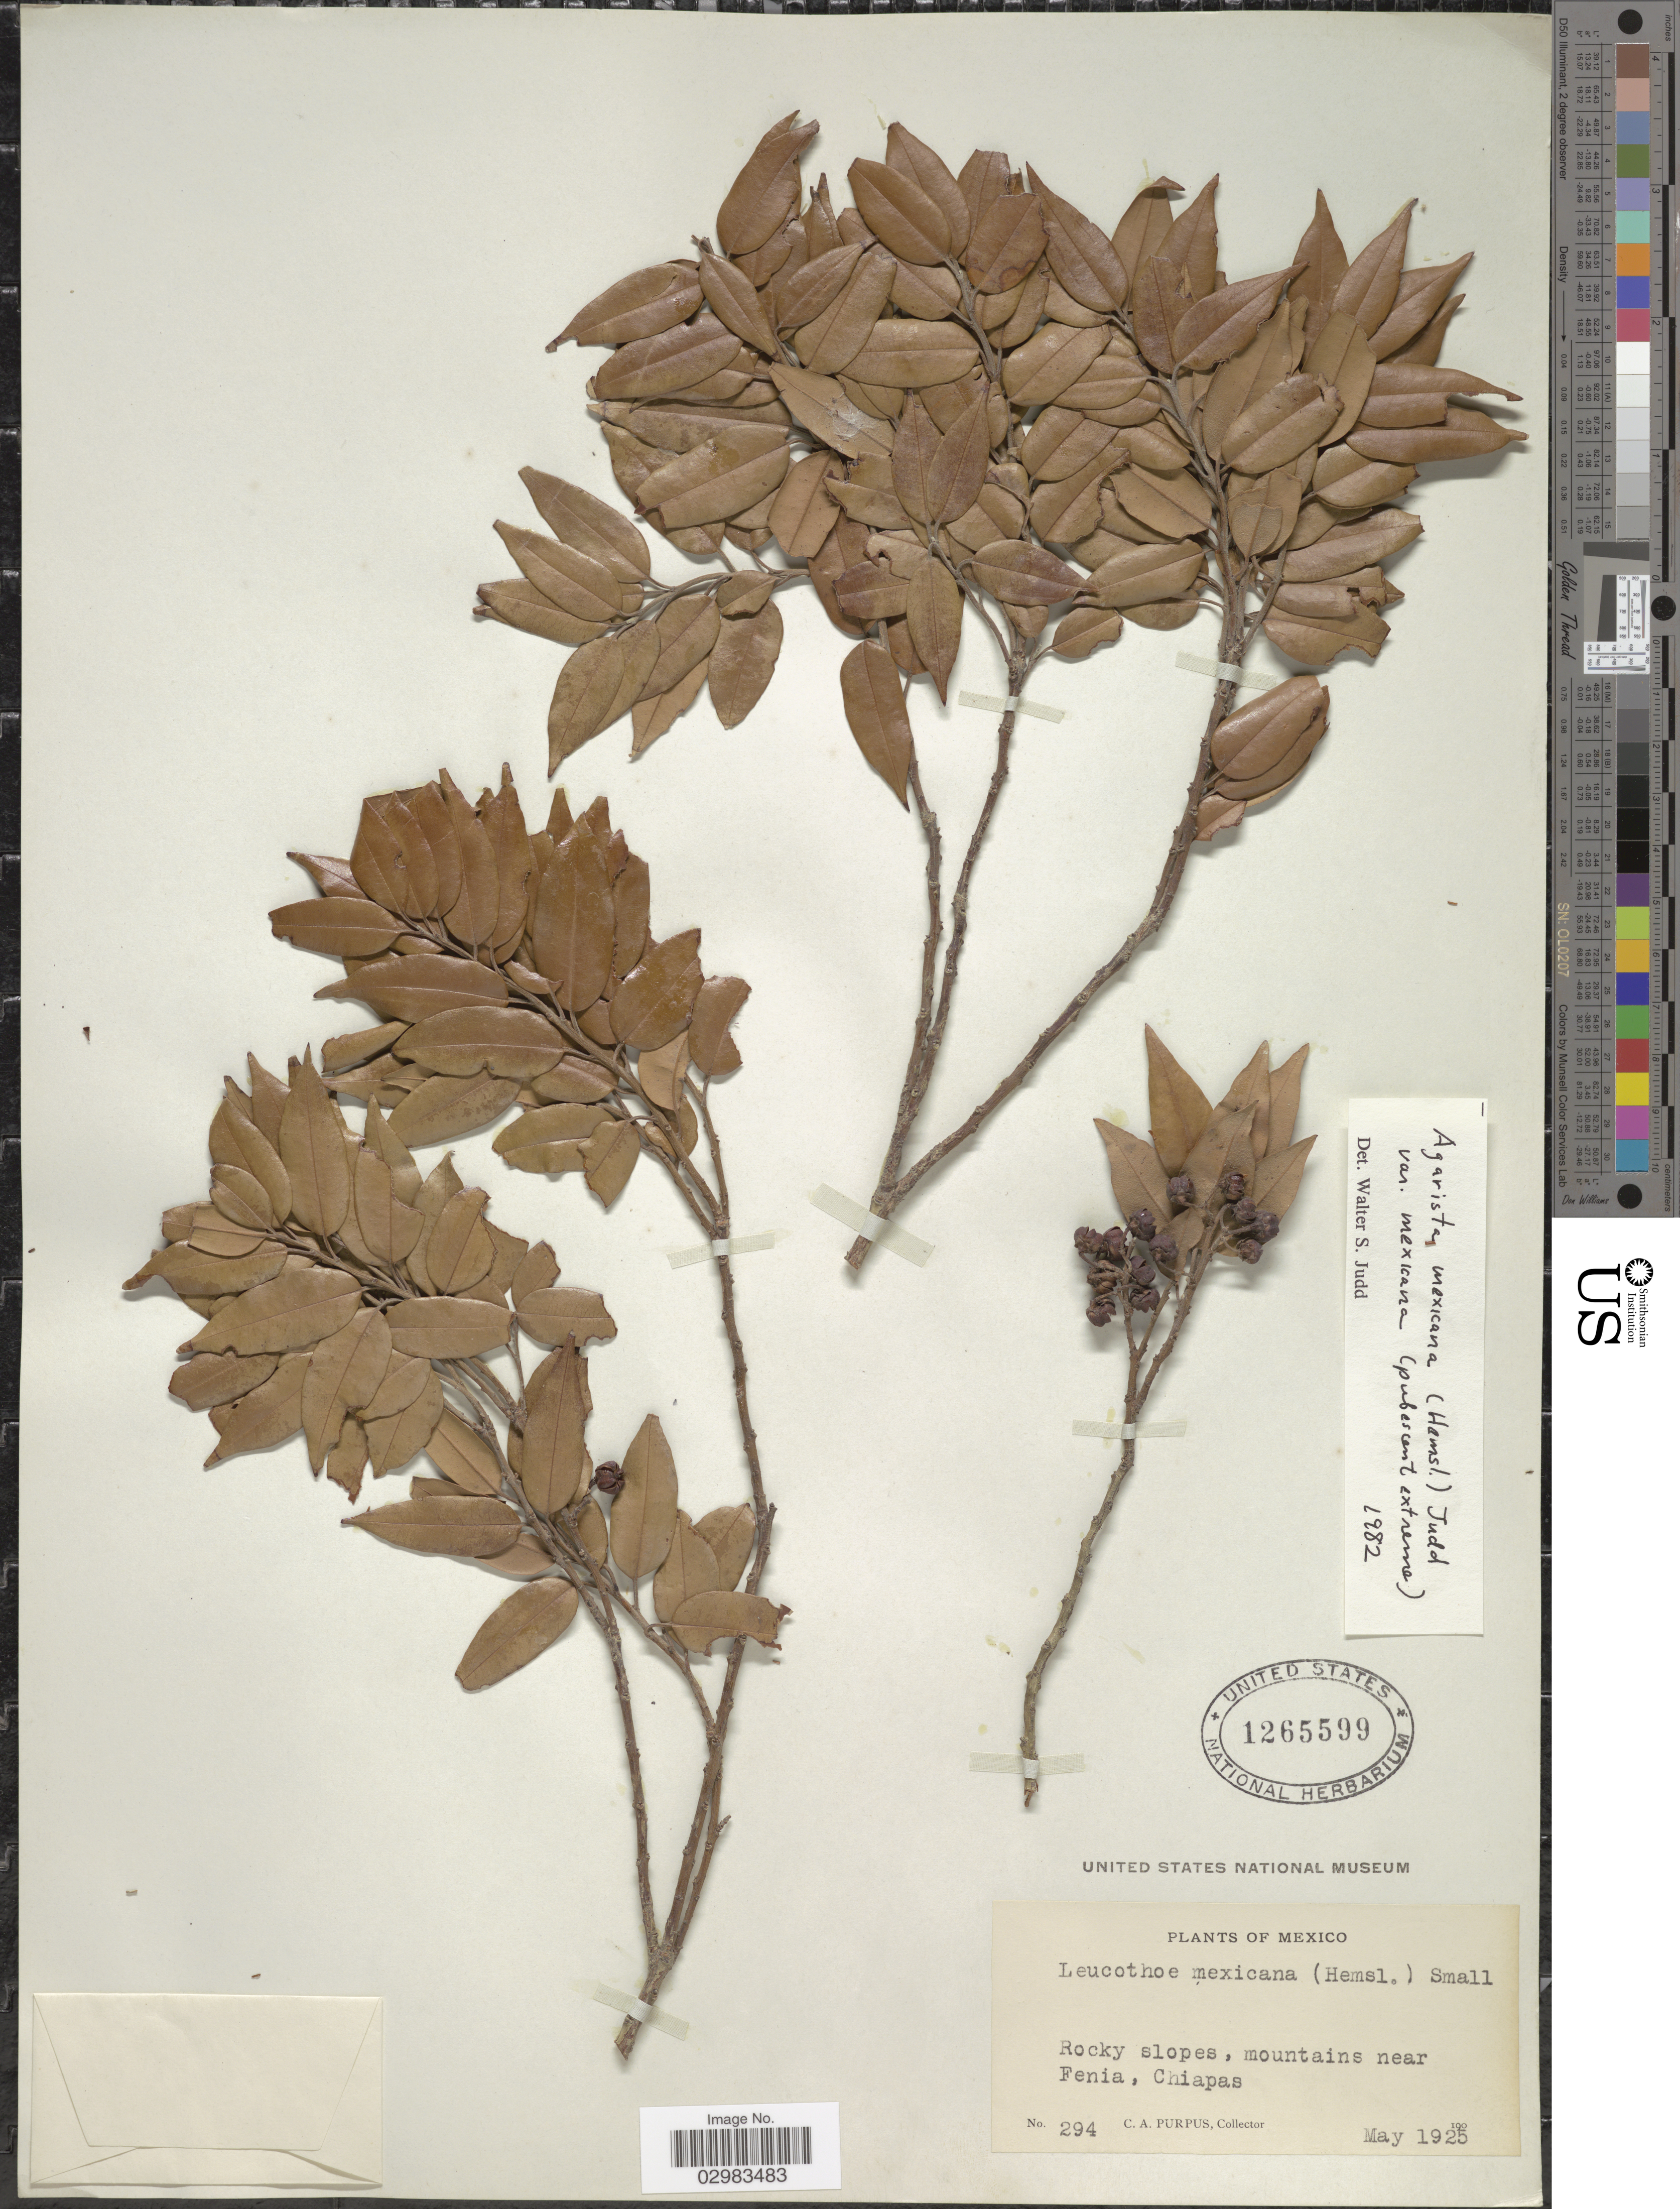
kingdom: Plantae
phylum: Tracheophyta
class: Magnoliopsida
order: Ericales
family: Ericaceae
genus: Leucothoe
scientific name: Leucothoë mexicana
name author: (Hemsl.) Small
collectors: C. A. Purpus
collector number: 294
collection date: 1925-05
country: Mexico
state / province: Chiapas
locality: Rocky slopes, mountains near Fenia.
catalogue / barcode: US 1265599